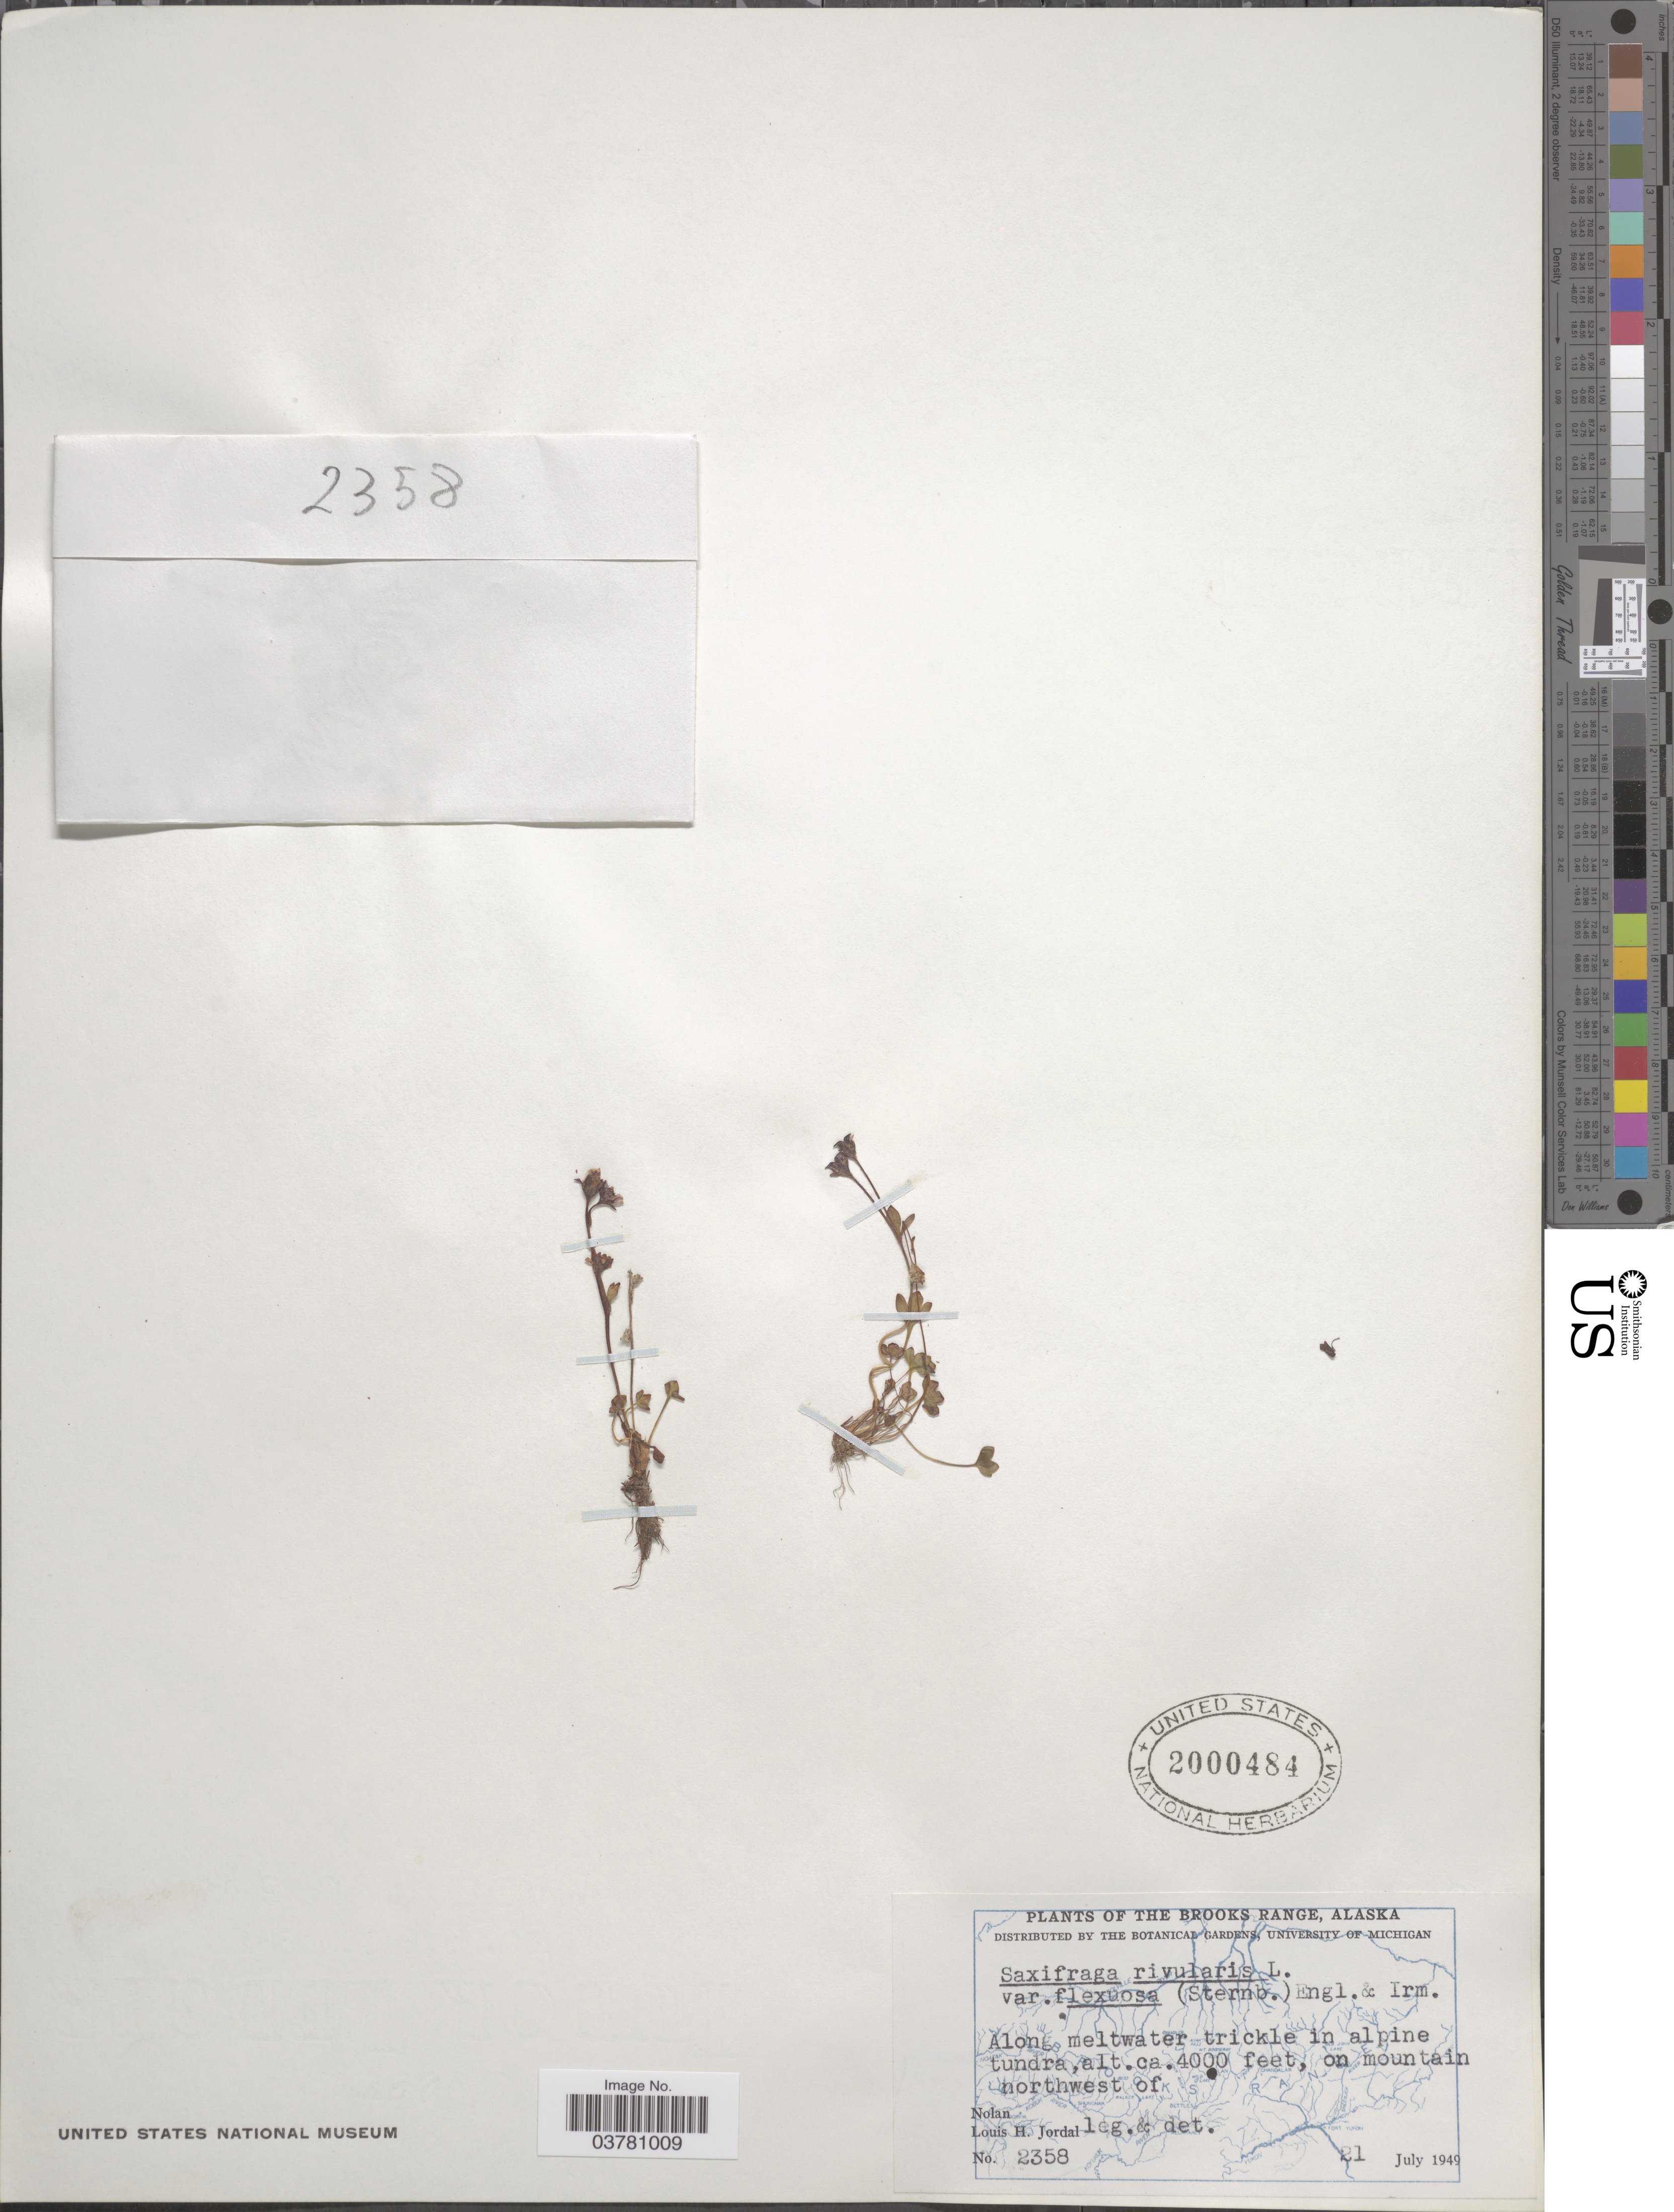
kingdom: Plantae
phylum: Tracheophyta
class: Magnoliopsida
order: Saxifragales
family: Saxifragaceae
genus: Saxifraga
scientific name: Saxifraga rivularis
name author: L.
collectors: L. Jordal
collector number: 2358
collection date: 1949-07-21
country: United States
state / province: Alaska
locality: Brooks Range. Along meltwater trickle in alpine tundra, on mountain northwest of Nolan.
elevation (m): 1219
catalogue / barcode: US 2000484